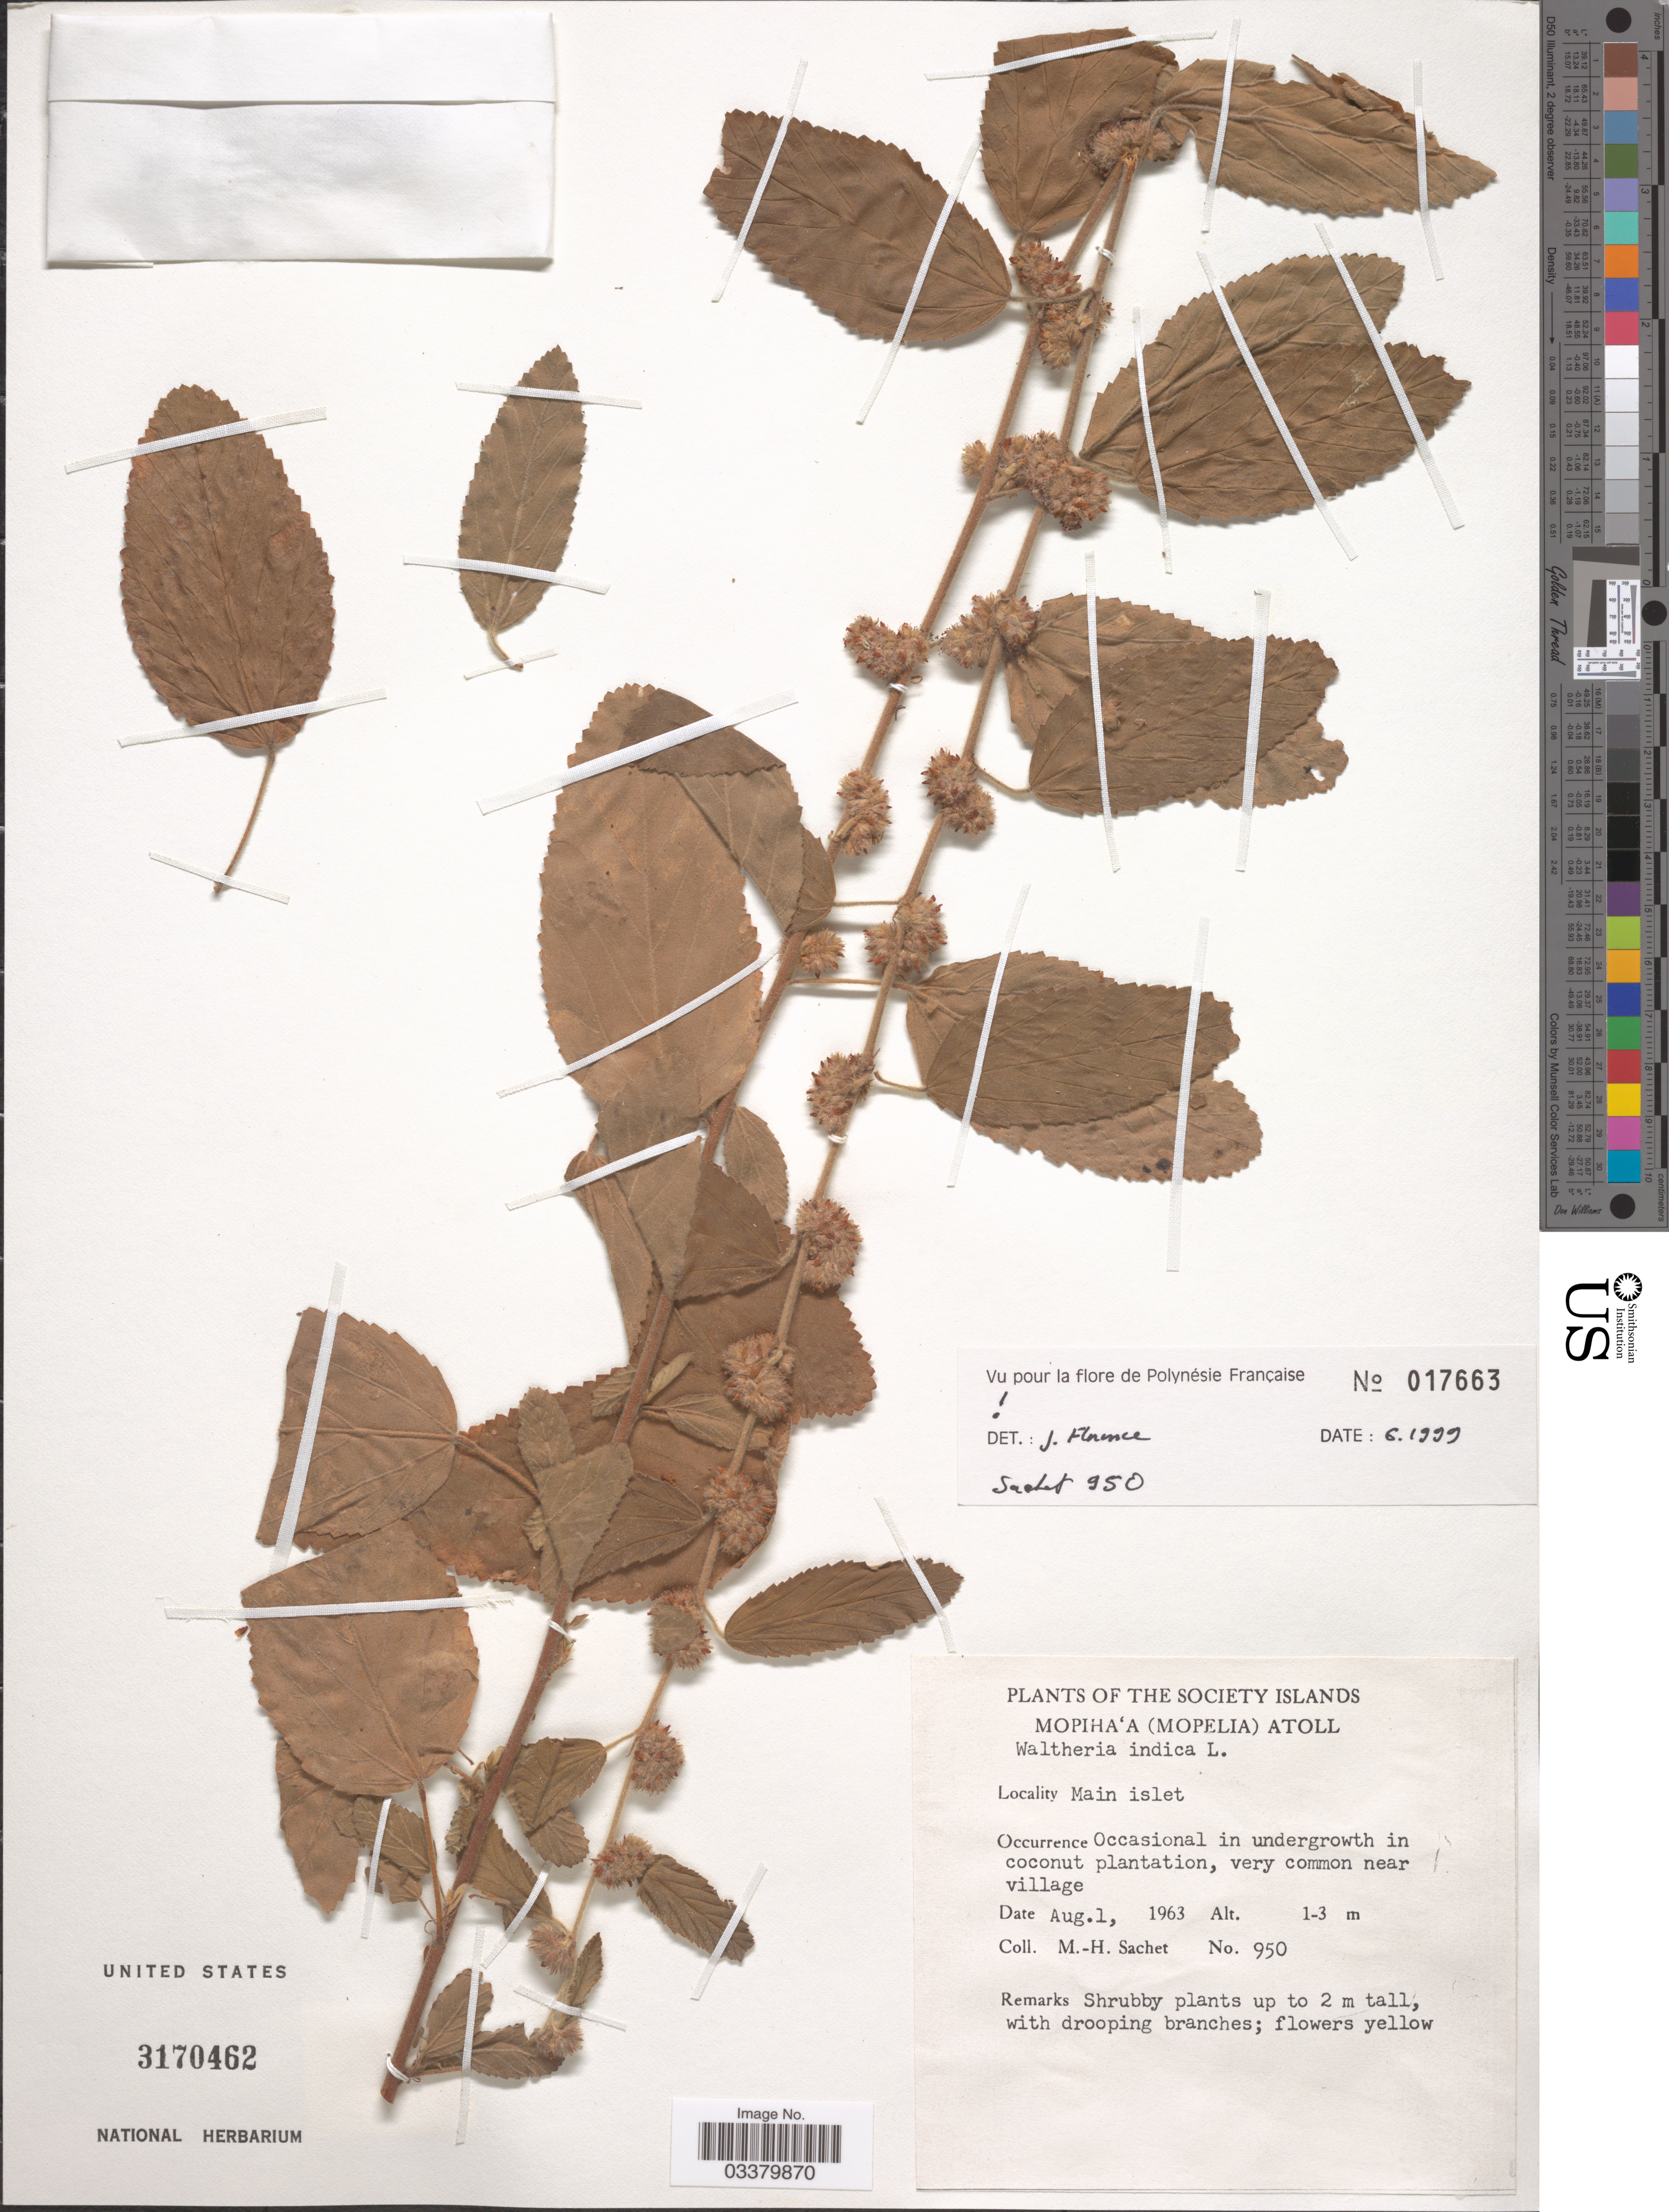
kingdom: Plantae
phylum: Tracheophyta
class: Magnoliopsida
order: Malvales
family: Malvaceae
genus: Waltheria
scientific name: Waltheria indica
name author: L.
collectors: M.-H. Sachet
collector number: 950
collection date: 1963-08-01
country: French Polynesia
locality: The Society Islands, Mopiha'a (Mopelia) Atoll, Main islet.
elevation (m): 1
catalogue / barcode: US 3170462